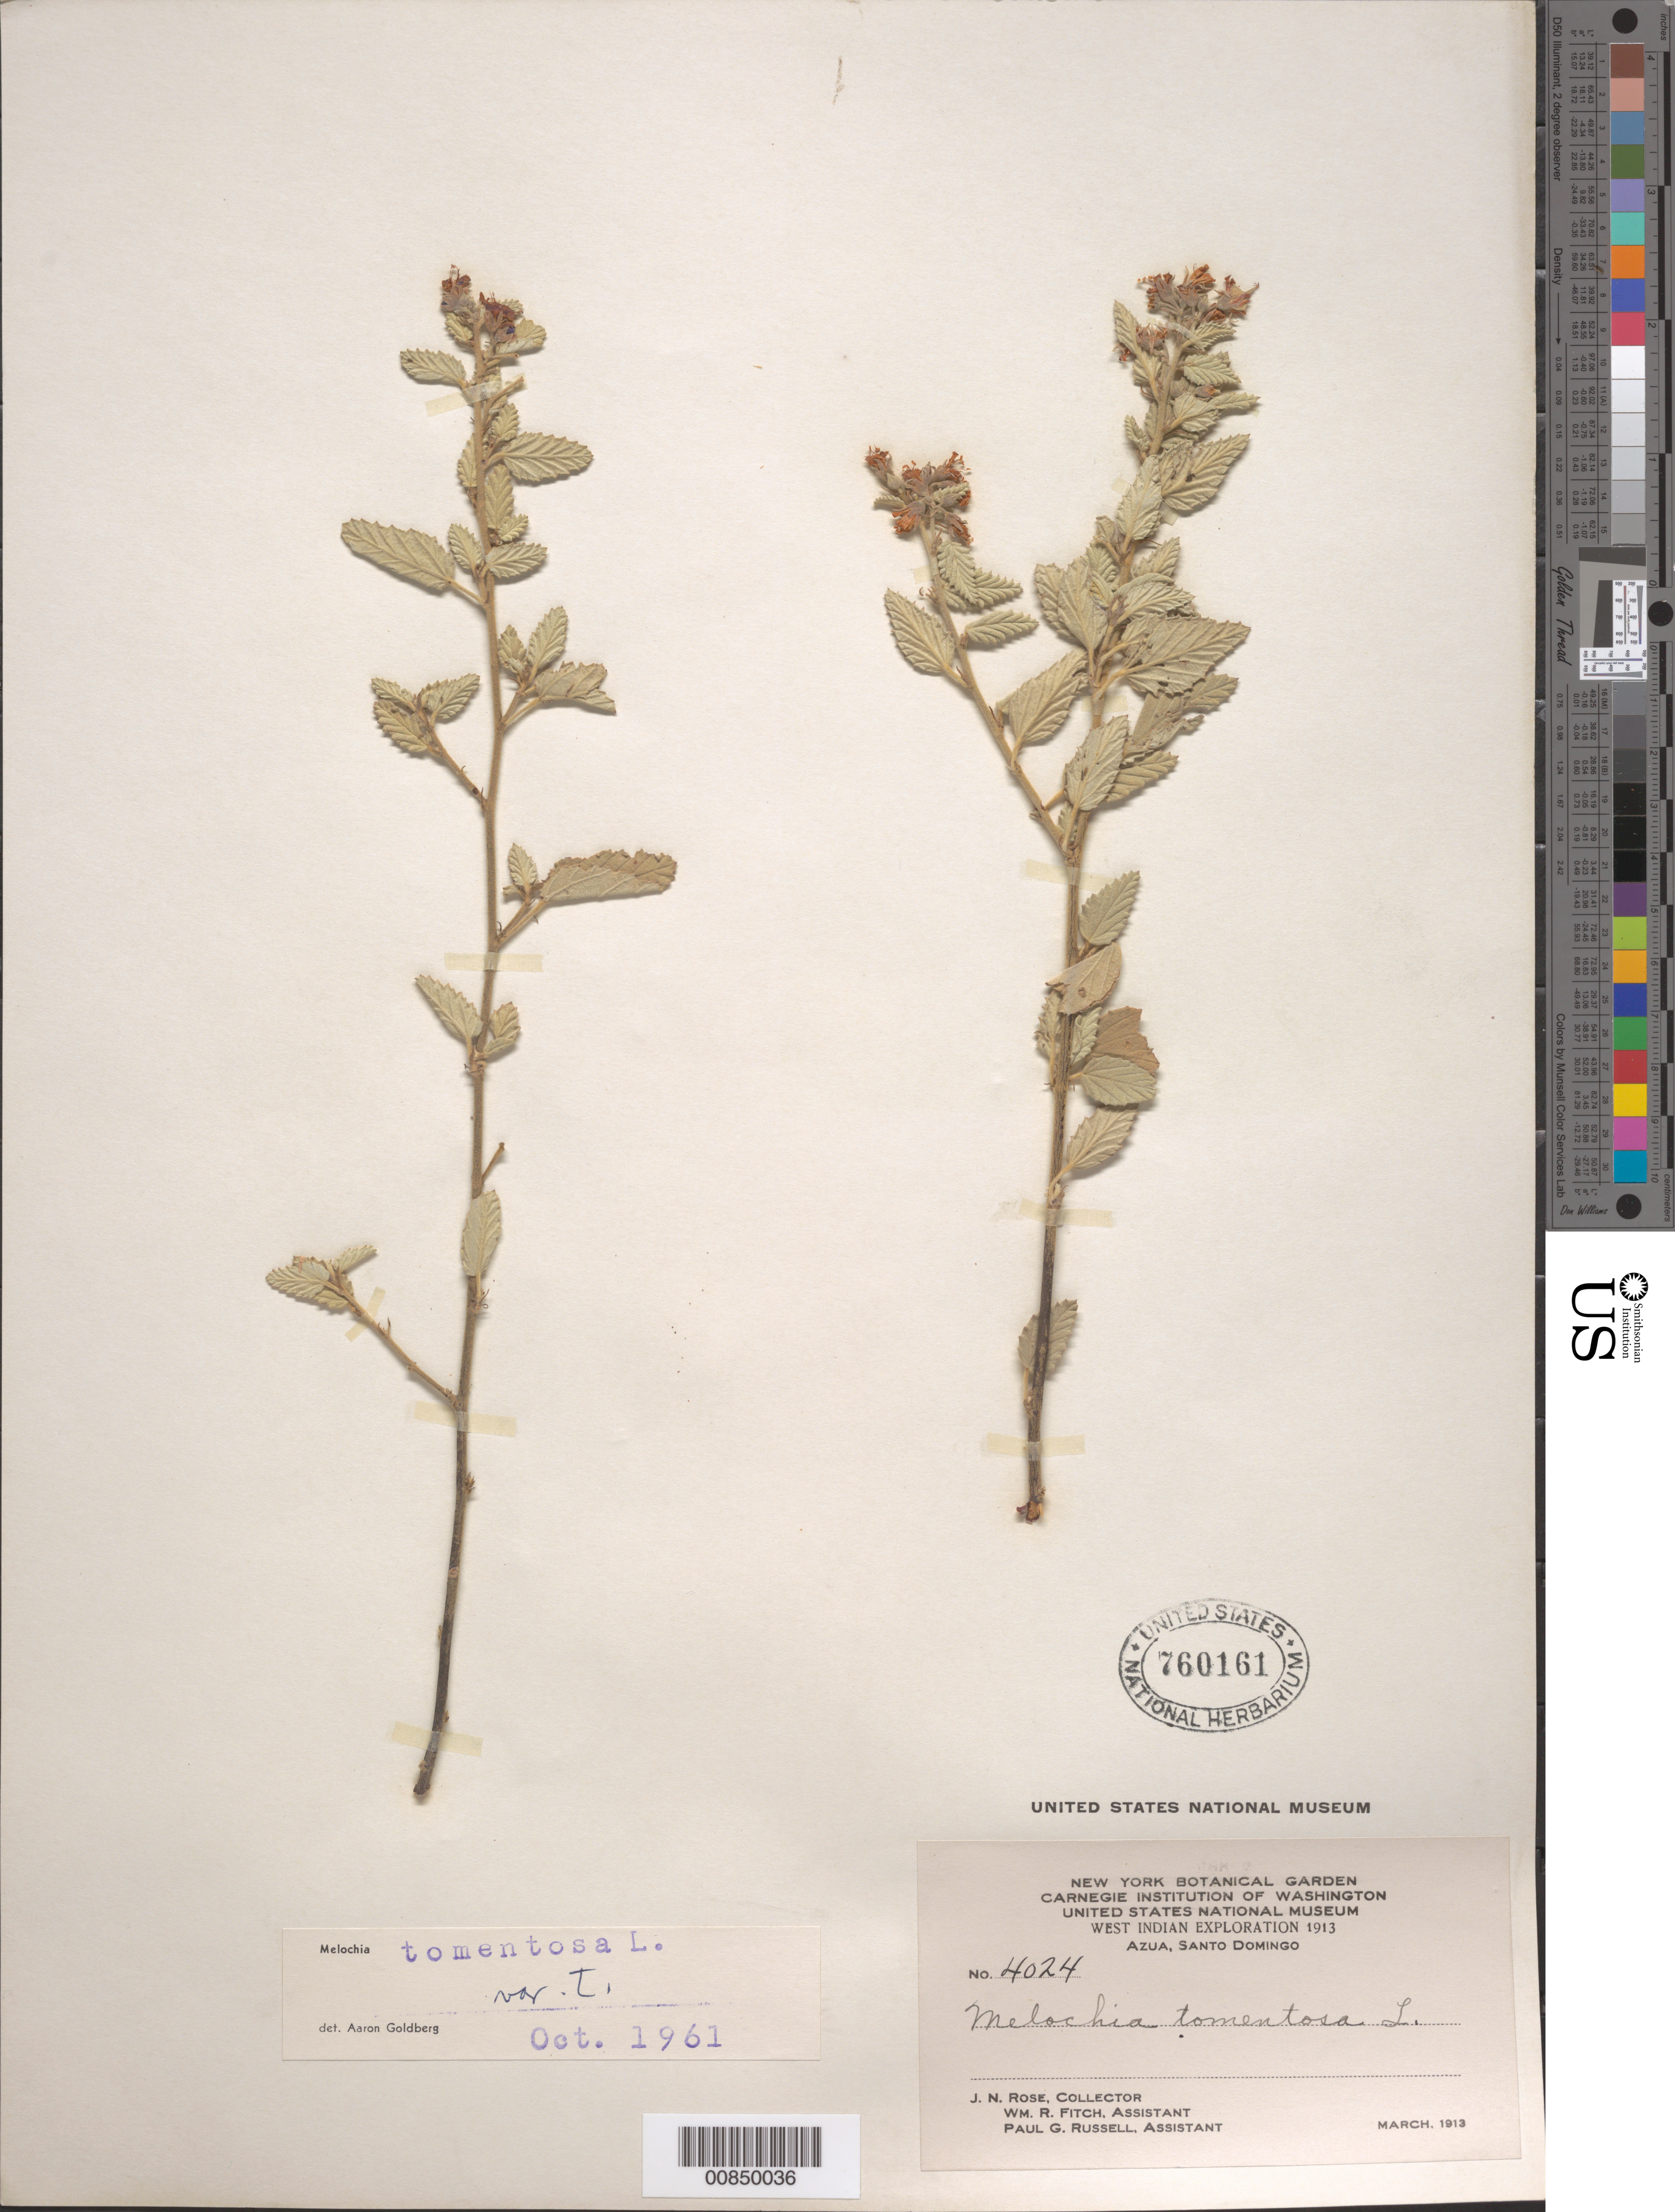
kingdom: Plantae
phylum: Tracheophyta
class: Magnoliopsida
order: Malvales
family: Malvaceae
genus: Melochia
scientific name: Melochia tomentosa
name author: L.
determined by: Goldberg, Aaron, (US), NMNH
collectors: J. N. Rose, W. R. Fitch & P. G. Russell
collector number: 4024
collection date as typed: Mar 1913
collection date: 1913-03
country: Dominican Republic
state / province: Azua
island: Hispaniola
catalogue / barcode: US 760161